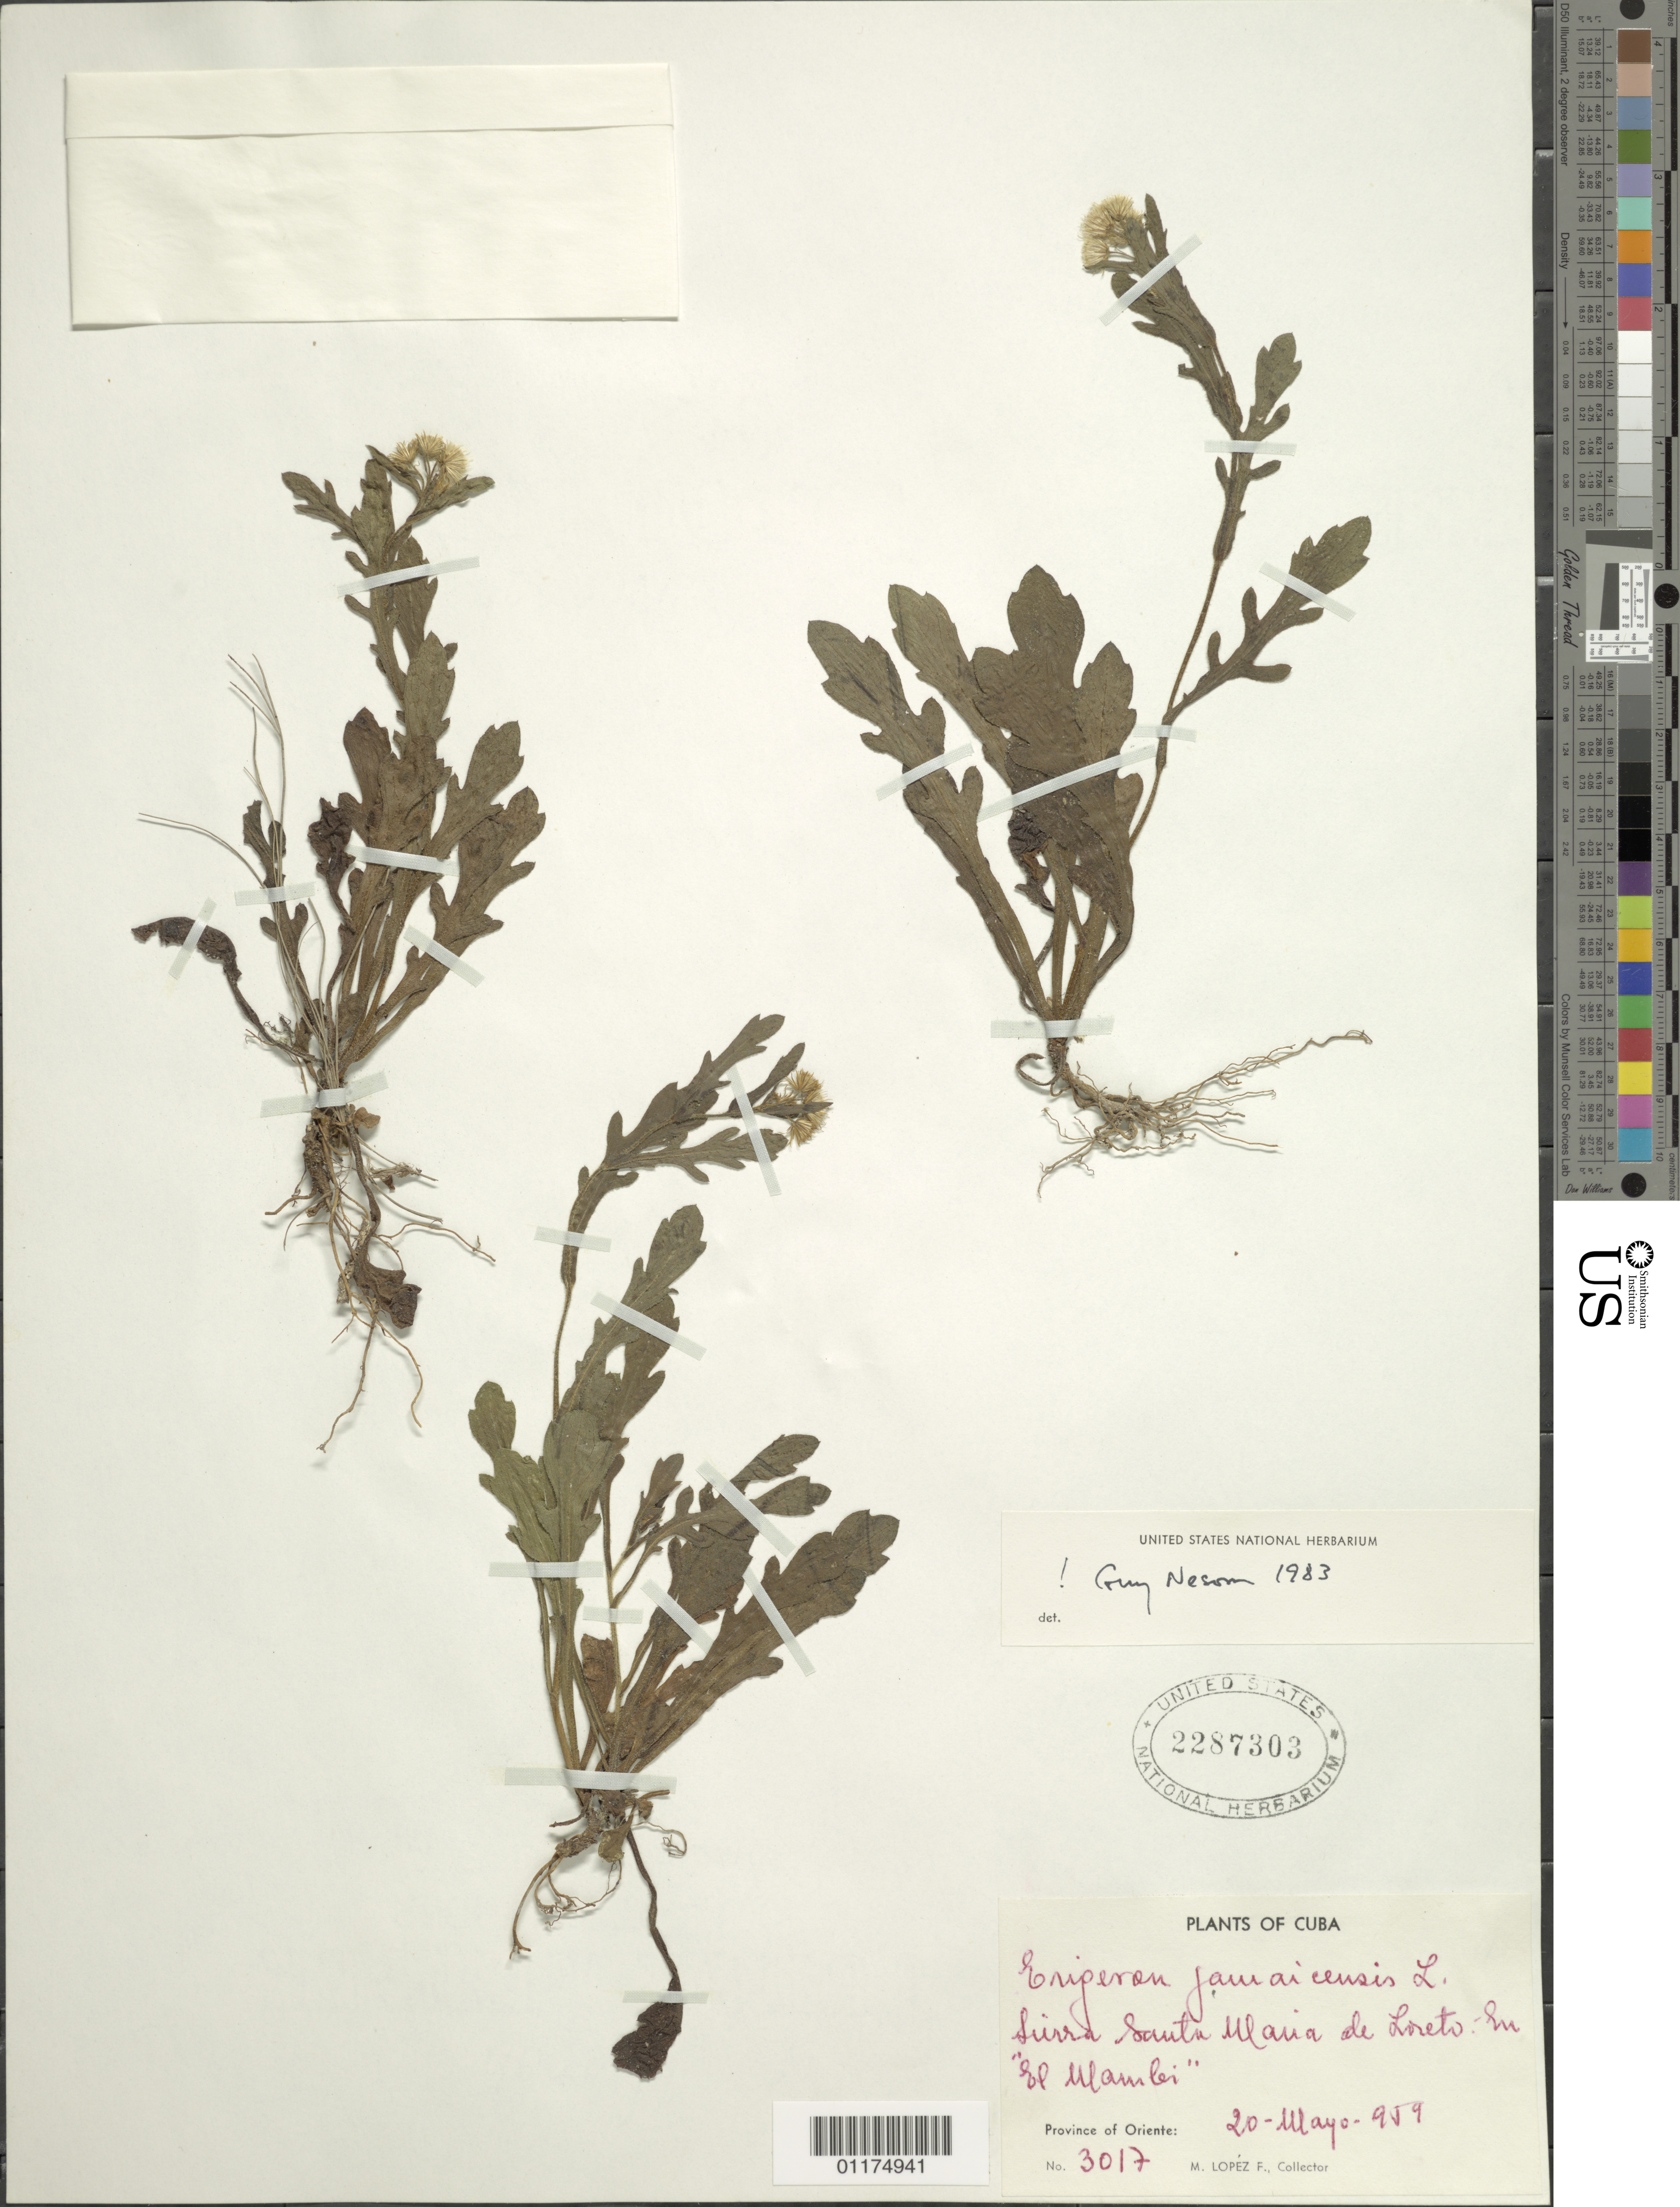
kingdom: Plantae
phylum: Tracheophyta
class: Magnoliopsida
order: Asterales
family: Asteraceae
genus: Erigeron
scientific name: Erigeron jamaicensis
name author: L.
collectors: M. López Figueiras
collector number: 3017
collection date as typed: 20 May 1959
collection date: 1959-05-20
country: Cuba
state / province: Oriente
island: Cuba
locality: Sierra Santa Maria de Lorets.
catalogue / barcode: US 2287303